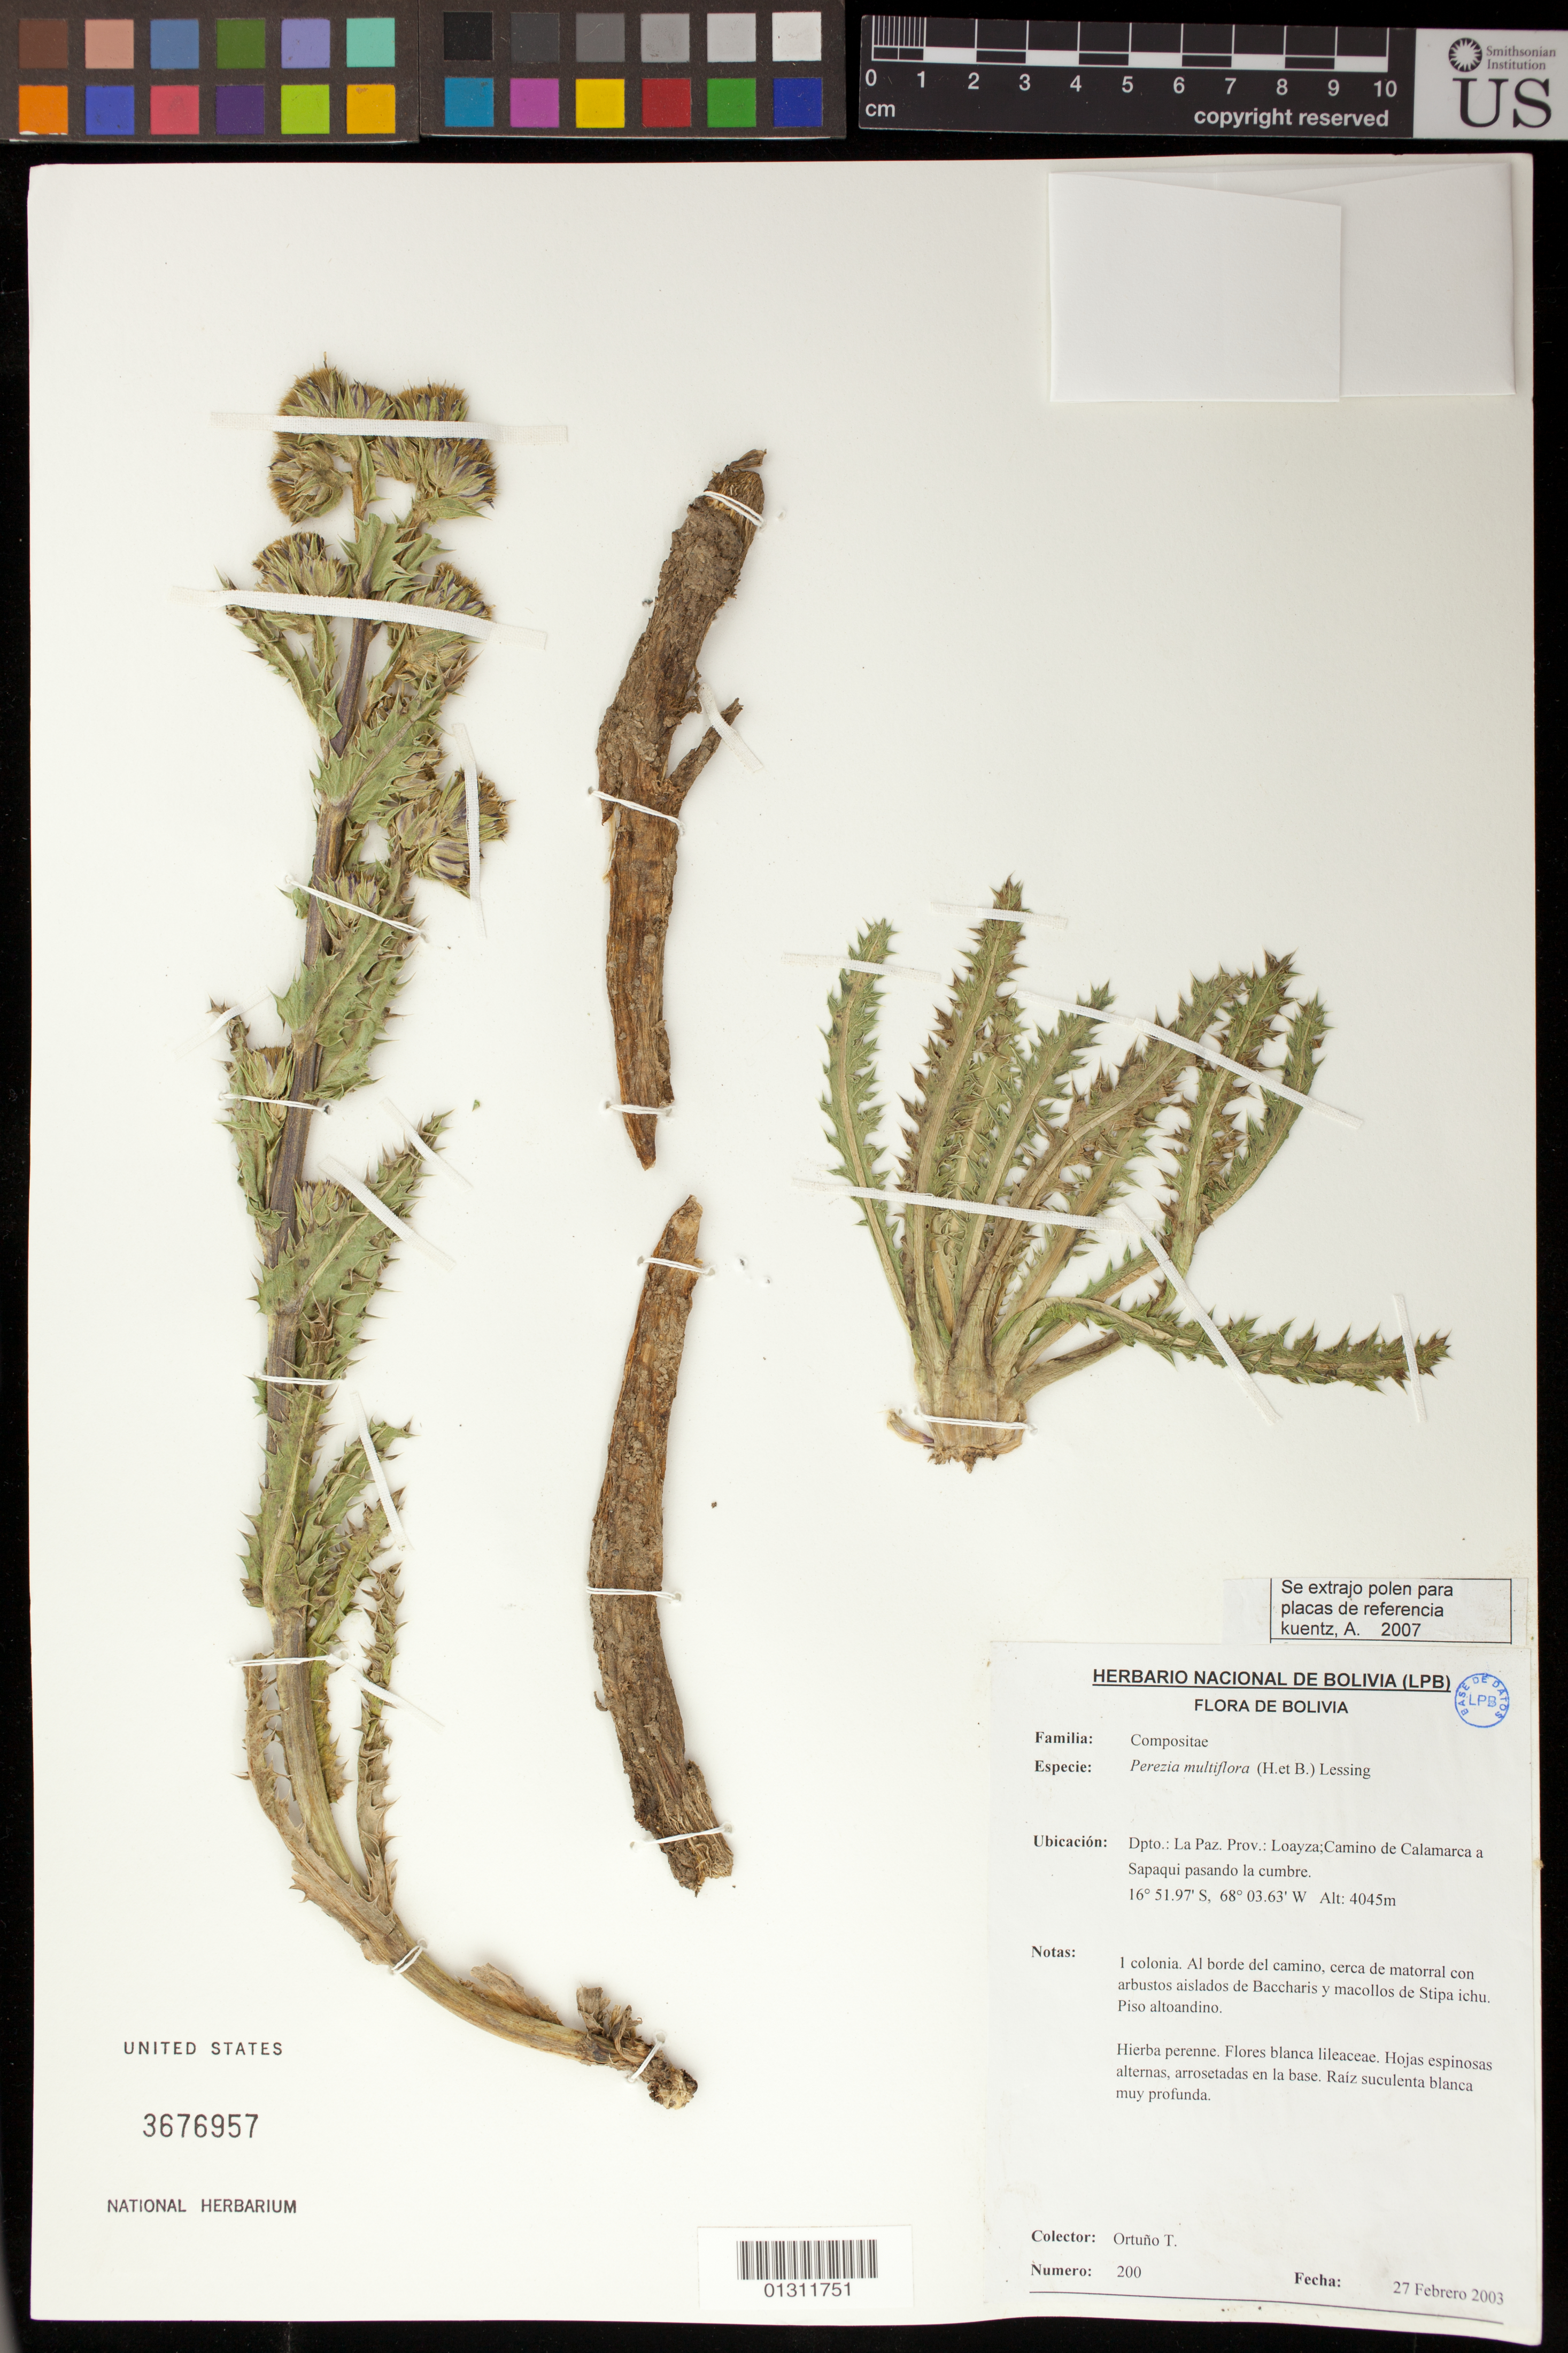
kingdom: Plantae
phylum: Tracheophyta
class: Magnoliopsida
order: Asterales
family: Asteraceae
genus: Perezia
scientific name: Perezia multiflora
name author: Less.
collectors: T. Ortuno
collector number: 200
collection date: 2003-02-27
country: Bolivia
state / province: La Paz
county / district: Loayza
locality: Camino de Calamarca a Sapaqui passando la cumbre.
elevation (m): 40145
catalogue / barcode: US 3676957